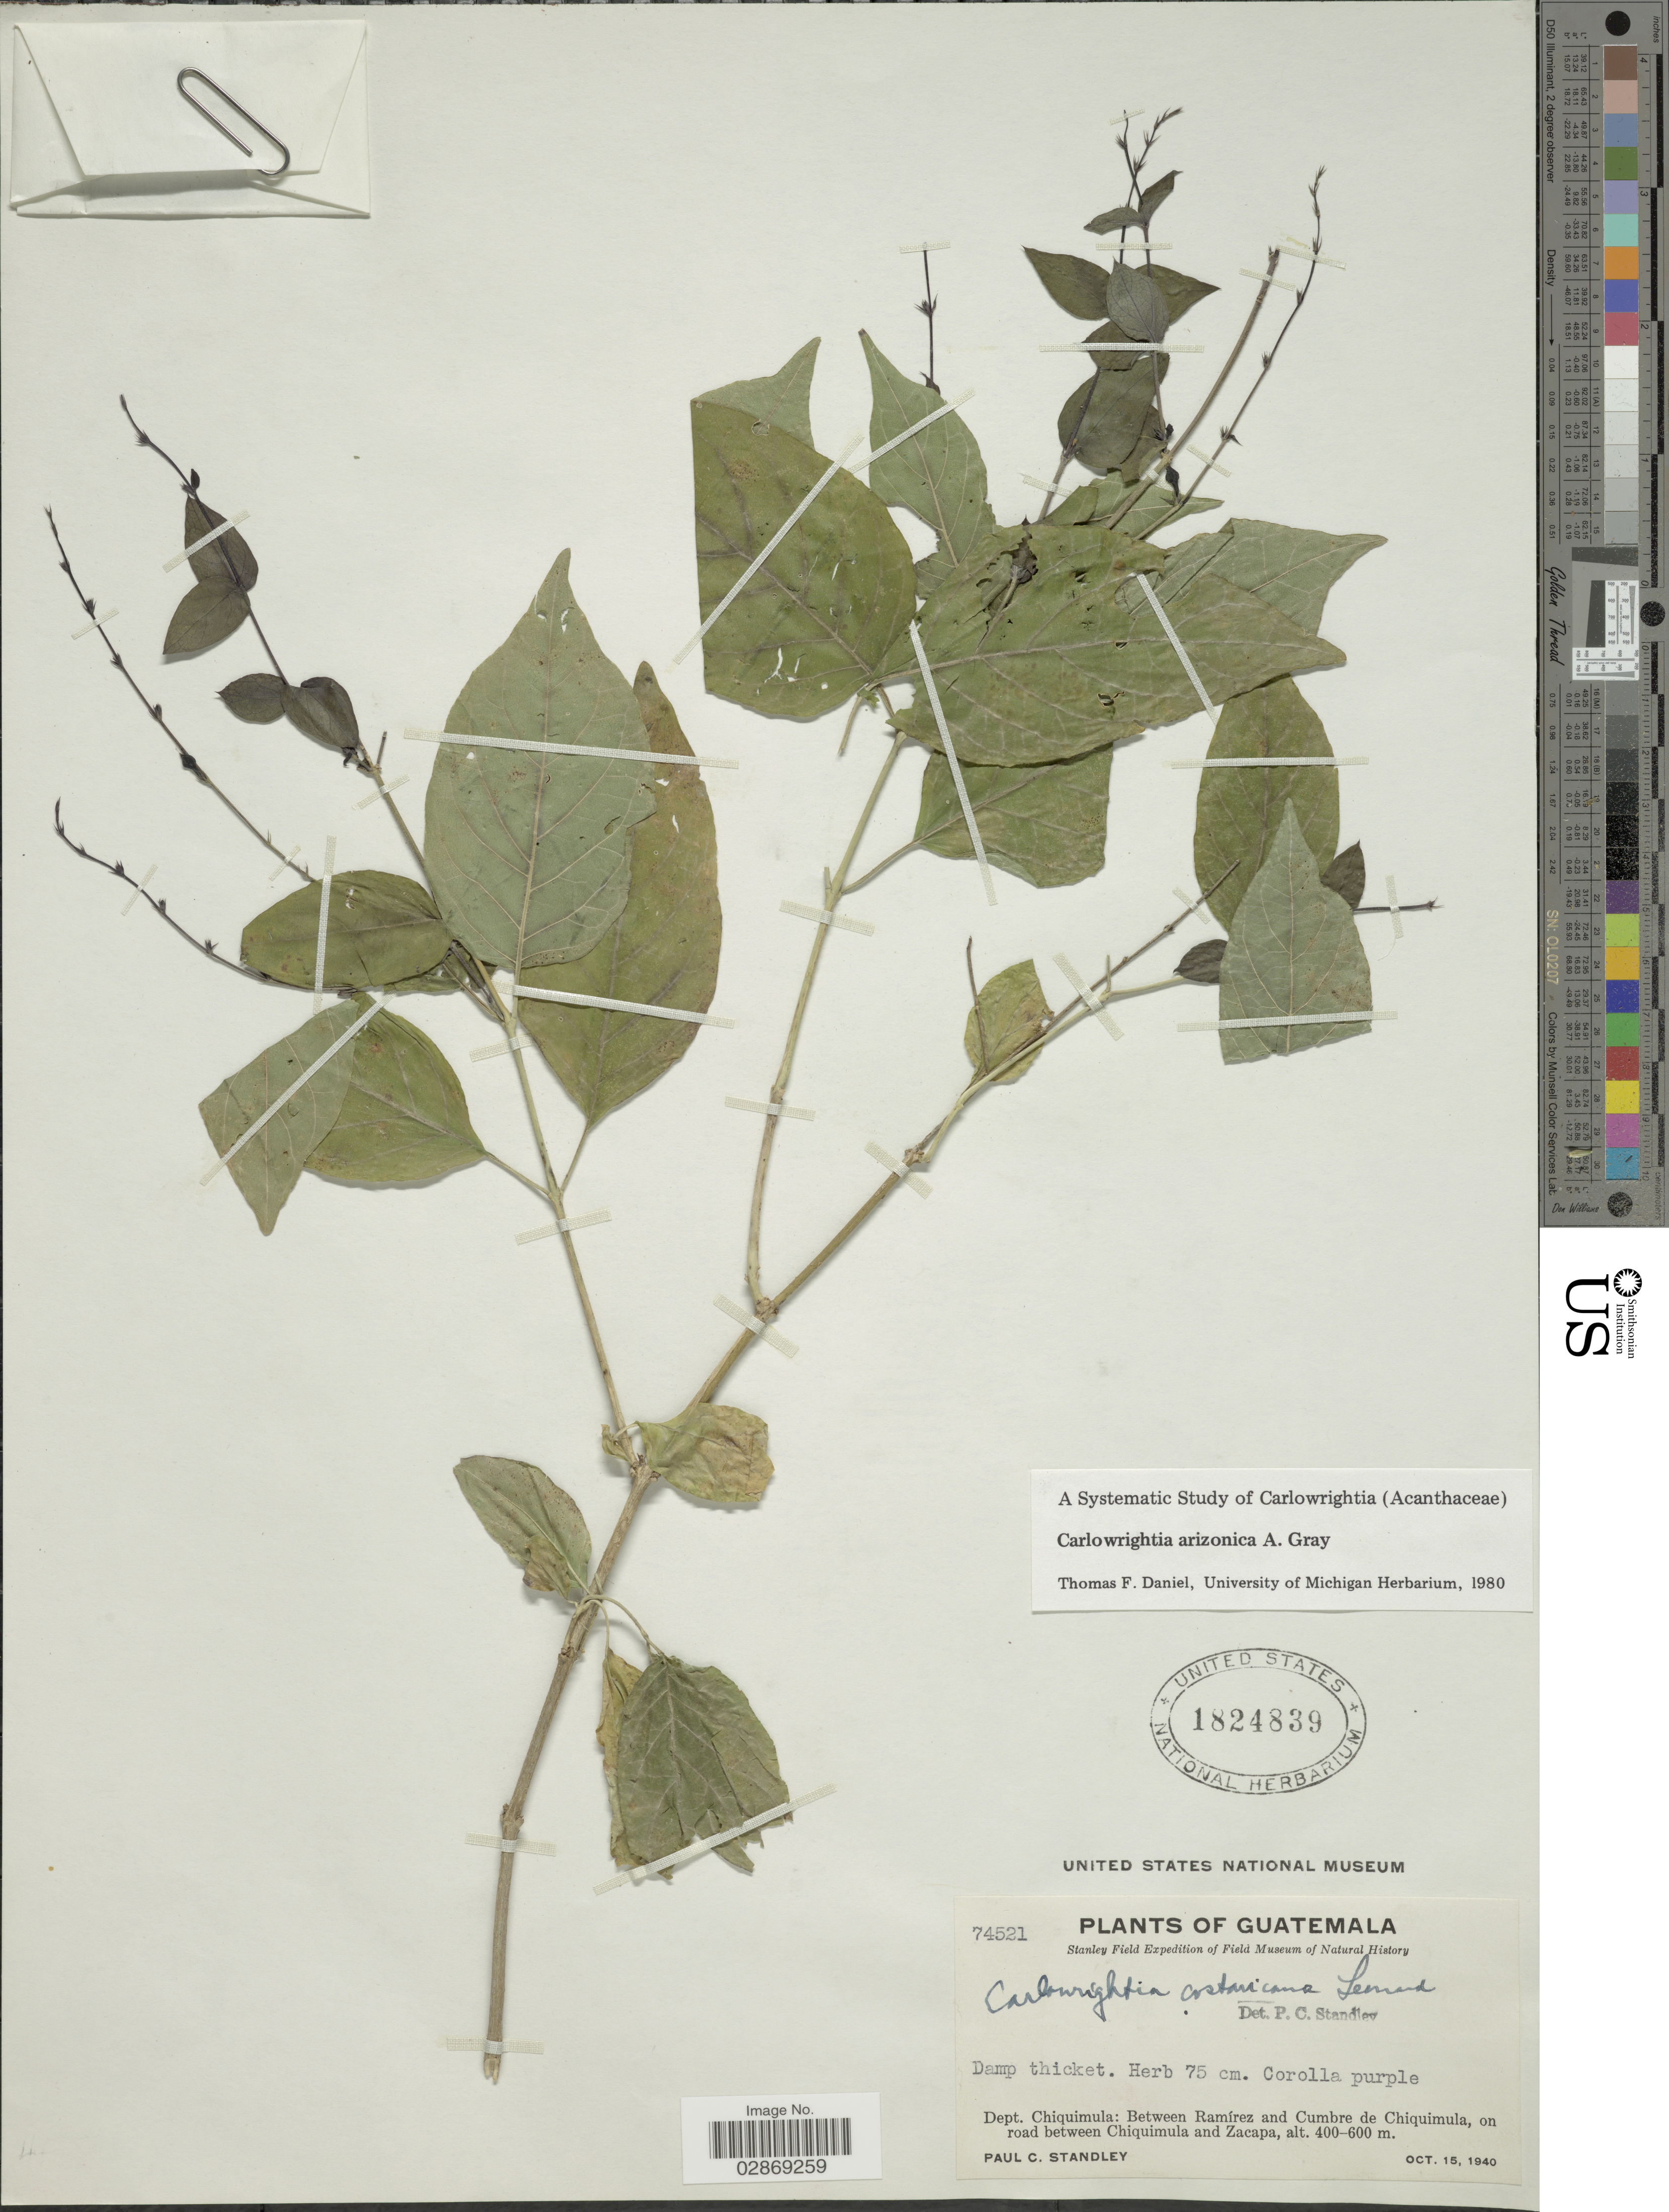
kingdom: Plantae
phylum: Tracheophyta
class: Magnoliopsida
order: Lamiales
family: Acanthaceae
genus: Carlowrightia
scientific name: Carlowrightia arizonica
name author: A. Gray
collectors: P. C. Standley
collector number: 74521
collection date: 1940-10-15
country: Guatemala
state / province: Chiquimula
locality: Dept. Chiquimula: Between Ramírez and Cumbre de Chiquimula, on road between Chiquimula and Zacapa.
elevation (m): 400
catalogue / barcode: US 1824839